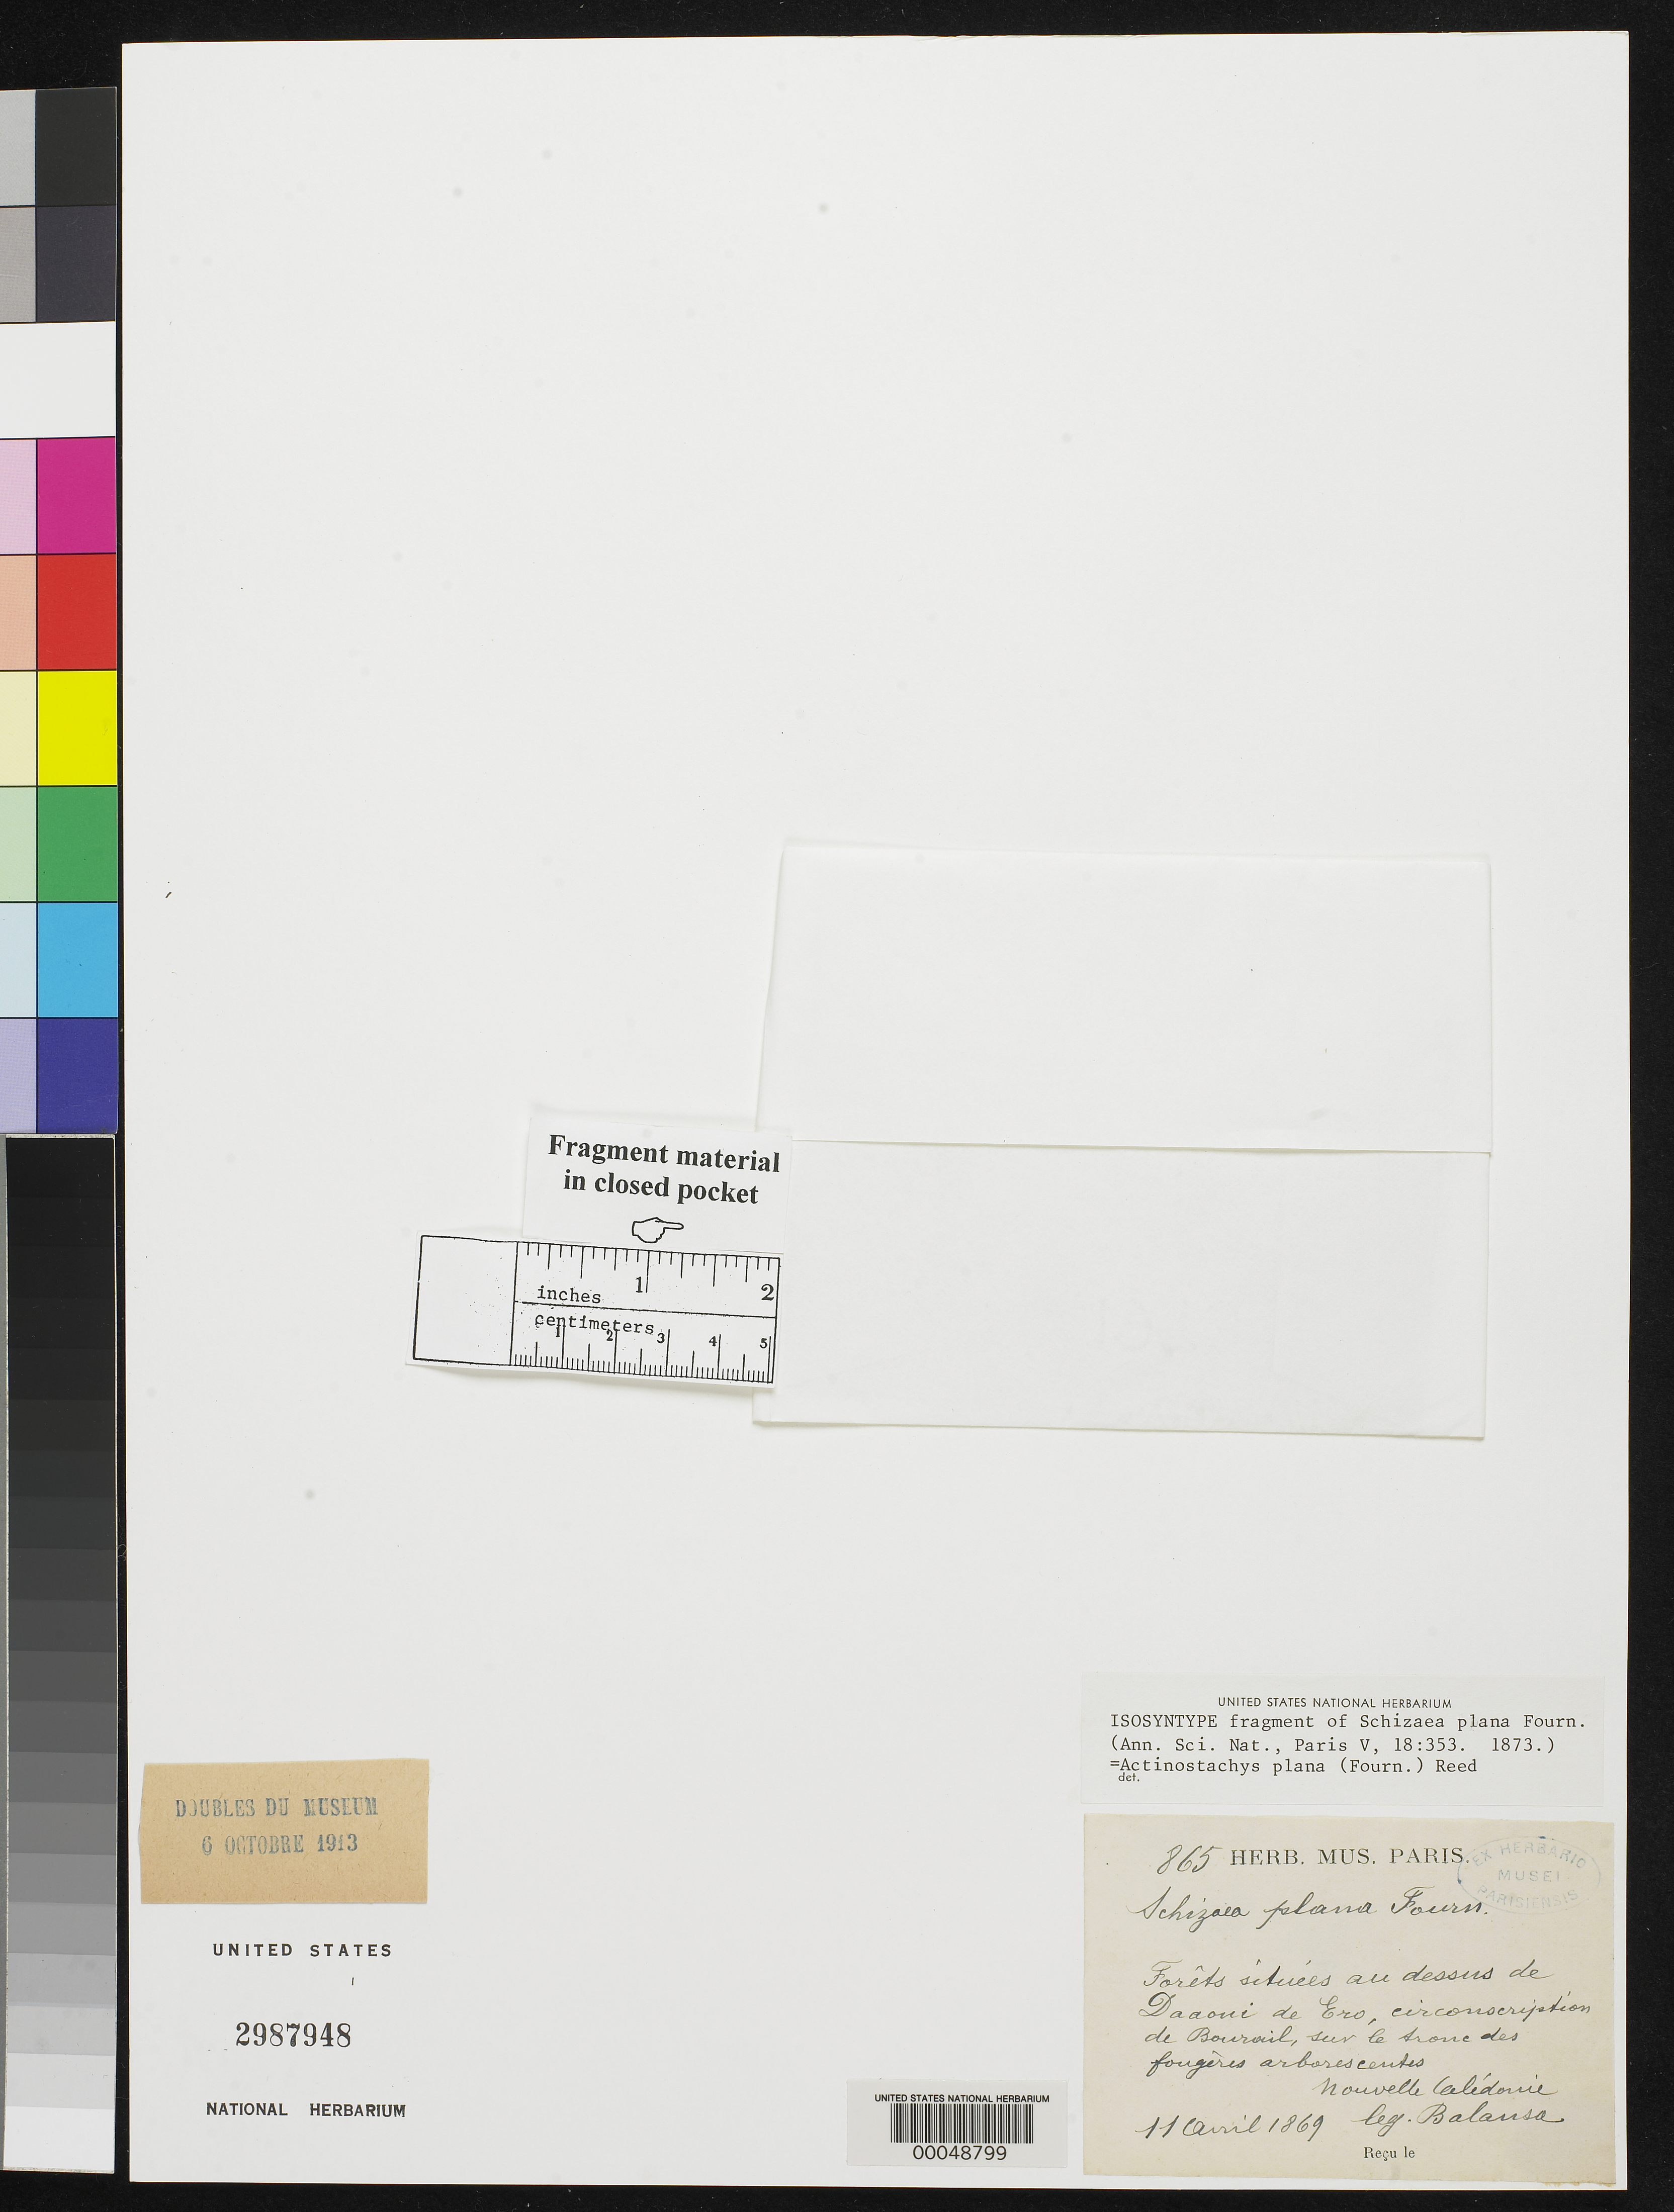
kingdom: Plantae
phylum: Tracheophyta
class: Polypodiopsida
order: Schizaeales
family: Schizaeaceae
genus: Schizaea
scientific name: Schizaea plana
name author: E. Fourn.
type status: Isosyntype Fragment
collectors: B. Balansa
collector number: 865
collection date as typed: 11 Apr 1869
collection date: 1869-04-11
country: New Caledonia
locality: Above Daaoui de Ero.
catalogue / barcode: US 2987948